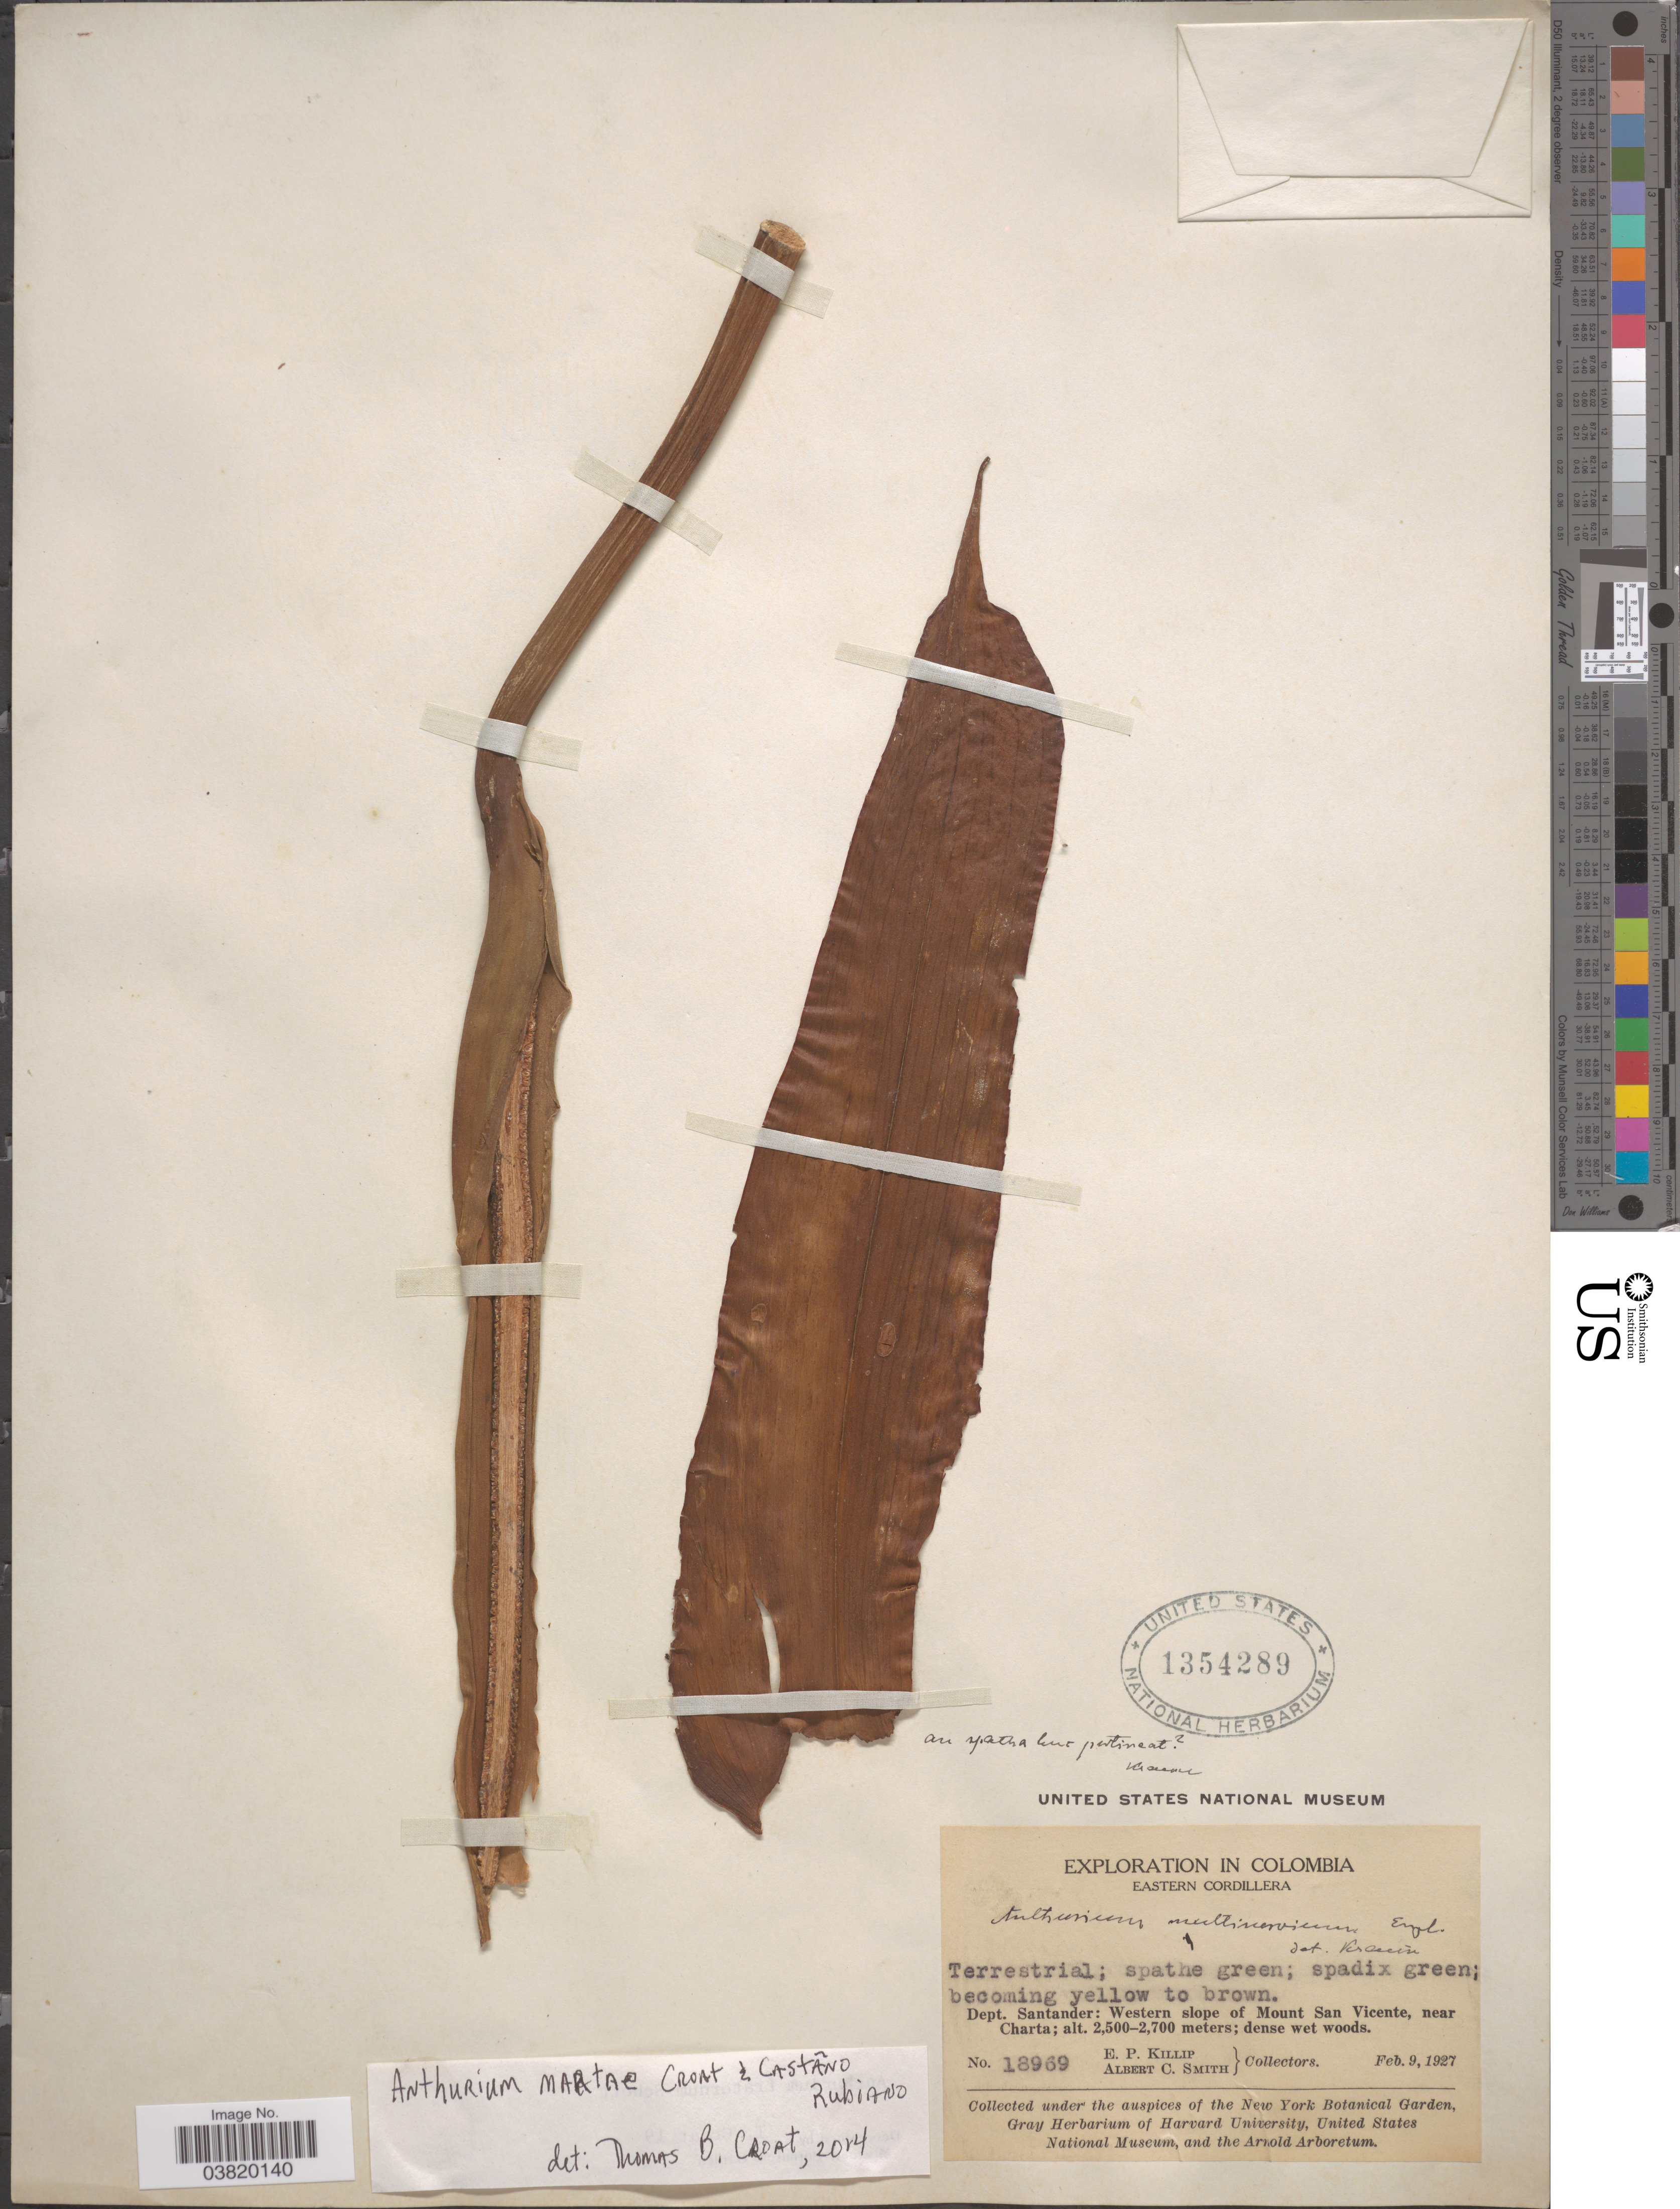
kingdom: Plantae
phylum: Tracheophyta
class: Liliopsida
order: Alismatales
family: Araceae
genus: Anthurium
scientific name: Anthurium martae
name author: Croat & Castaño-Rub.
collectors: E. P. Killip & A. C. Smith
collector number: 18969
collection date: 1927-02-09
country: Colombia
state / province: Santander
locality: Eastern Cordillera. Dept. Santander: Western slope of Mount San Vicente, near Charta.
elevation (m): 2500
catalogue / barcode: US 1354289